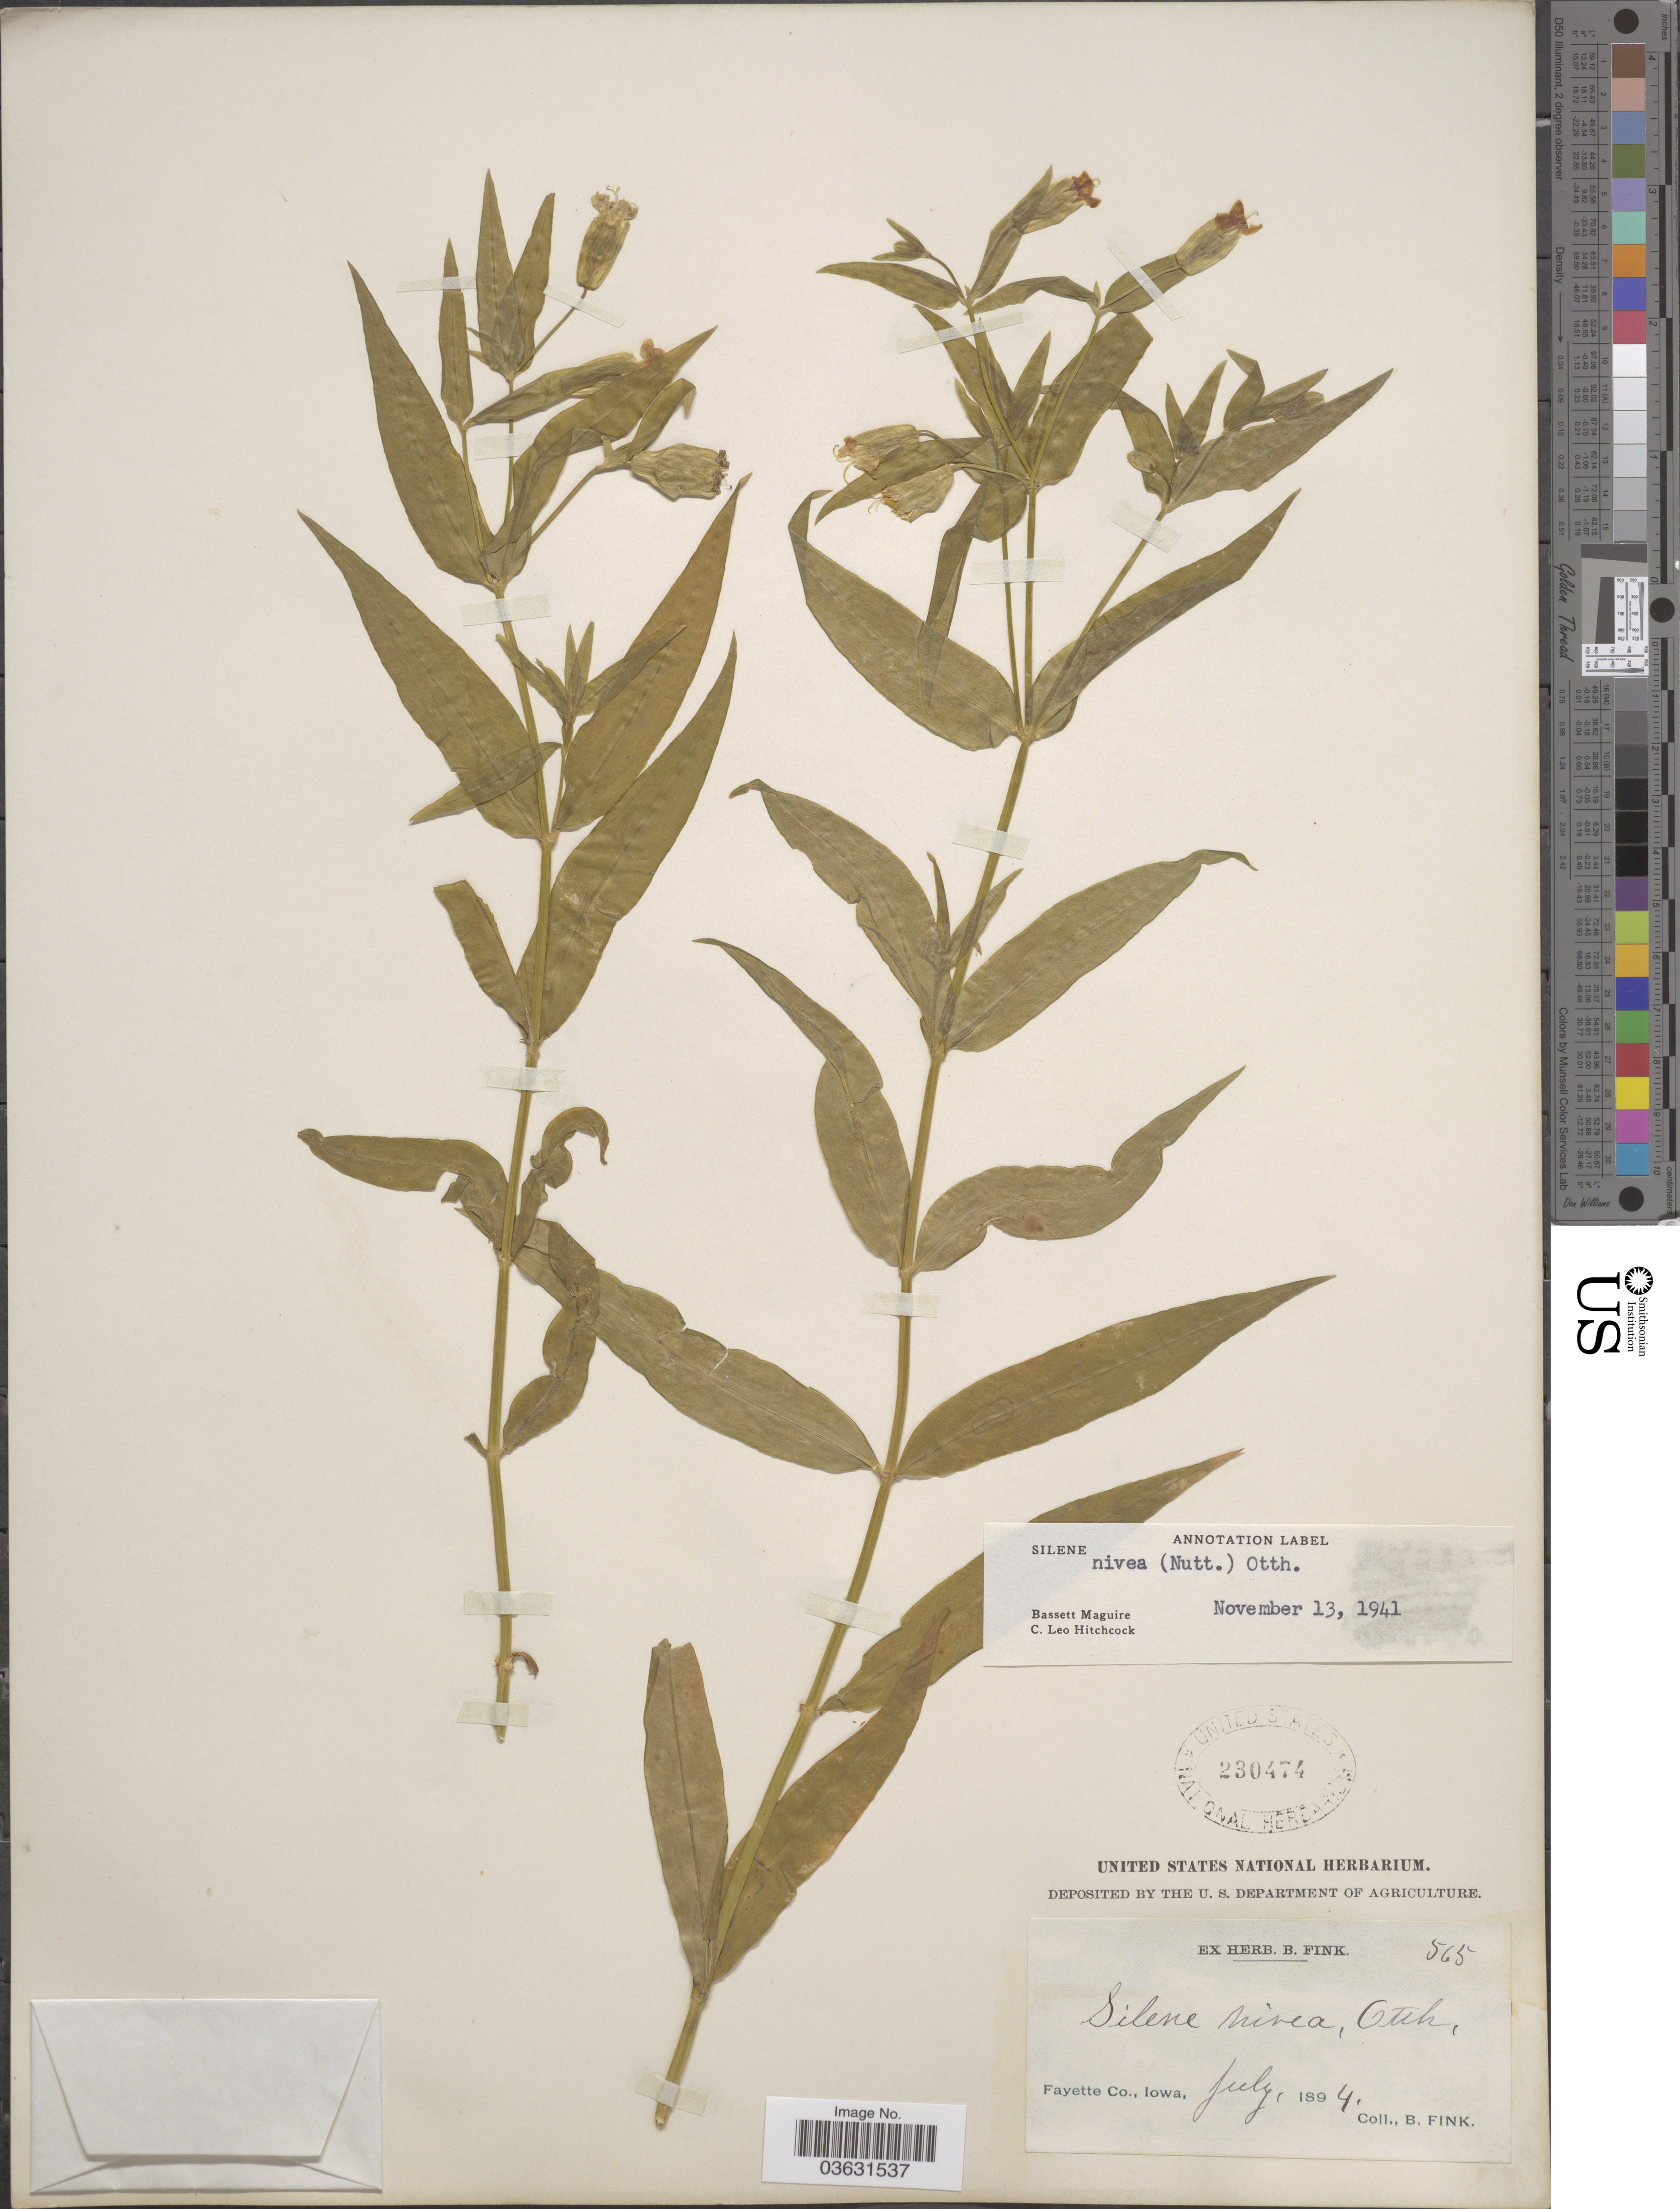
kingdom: Plantae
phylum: Tracheophyta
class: Magnoliopsida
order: Caryophyllales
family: Caryophyllaceae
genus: Silene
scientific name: Silene nivea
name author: (Nutt.) Muhl. ex DC.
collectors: B. Fink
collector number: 565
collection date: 1894-07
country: United States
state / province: Iowa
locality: Fayette Co.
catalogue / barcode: US 230474